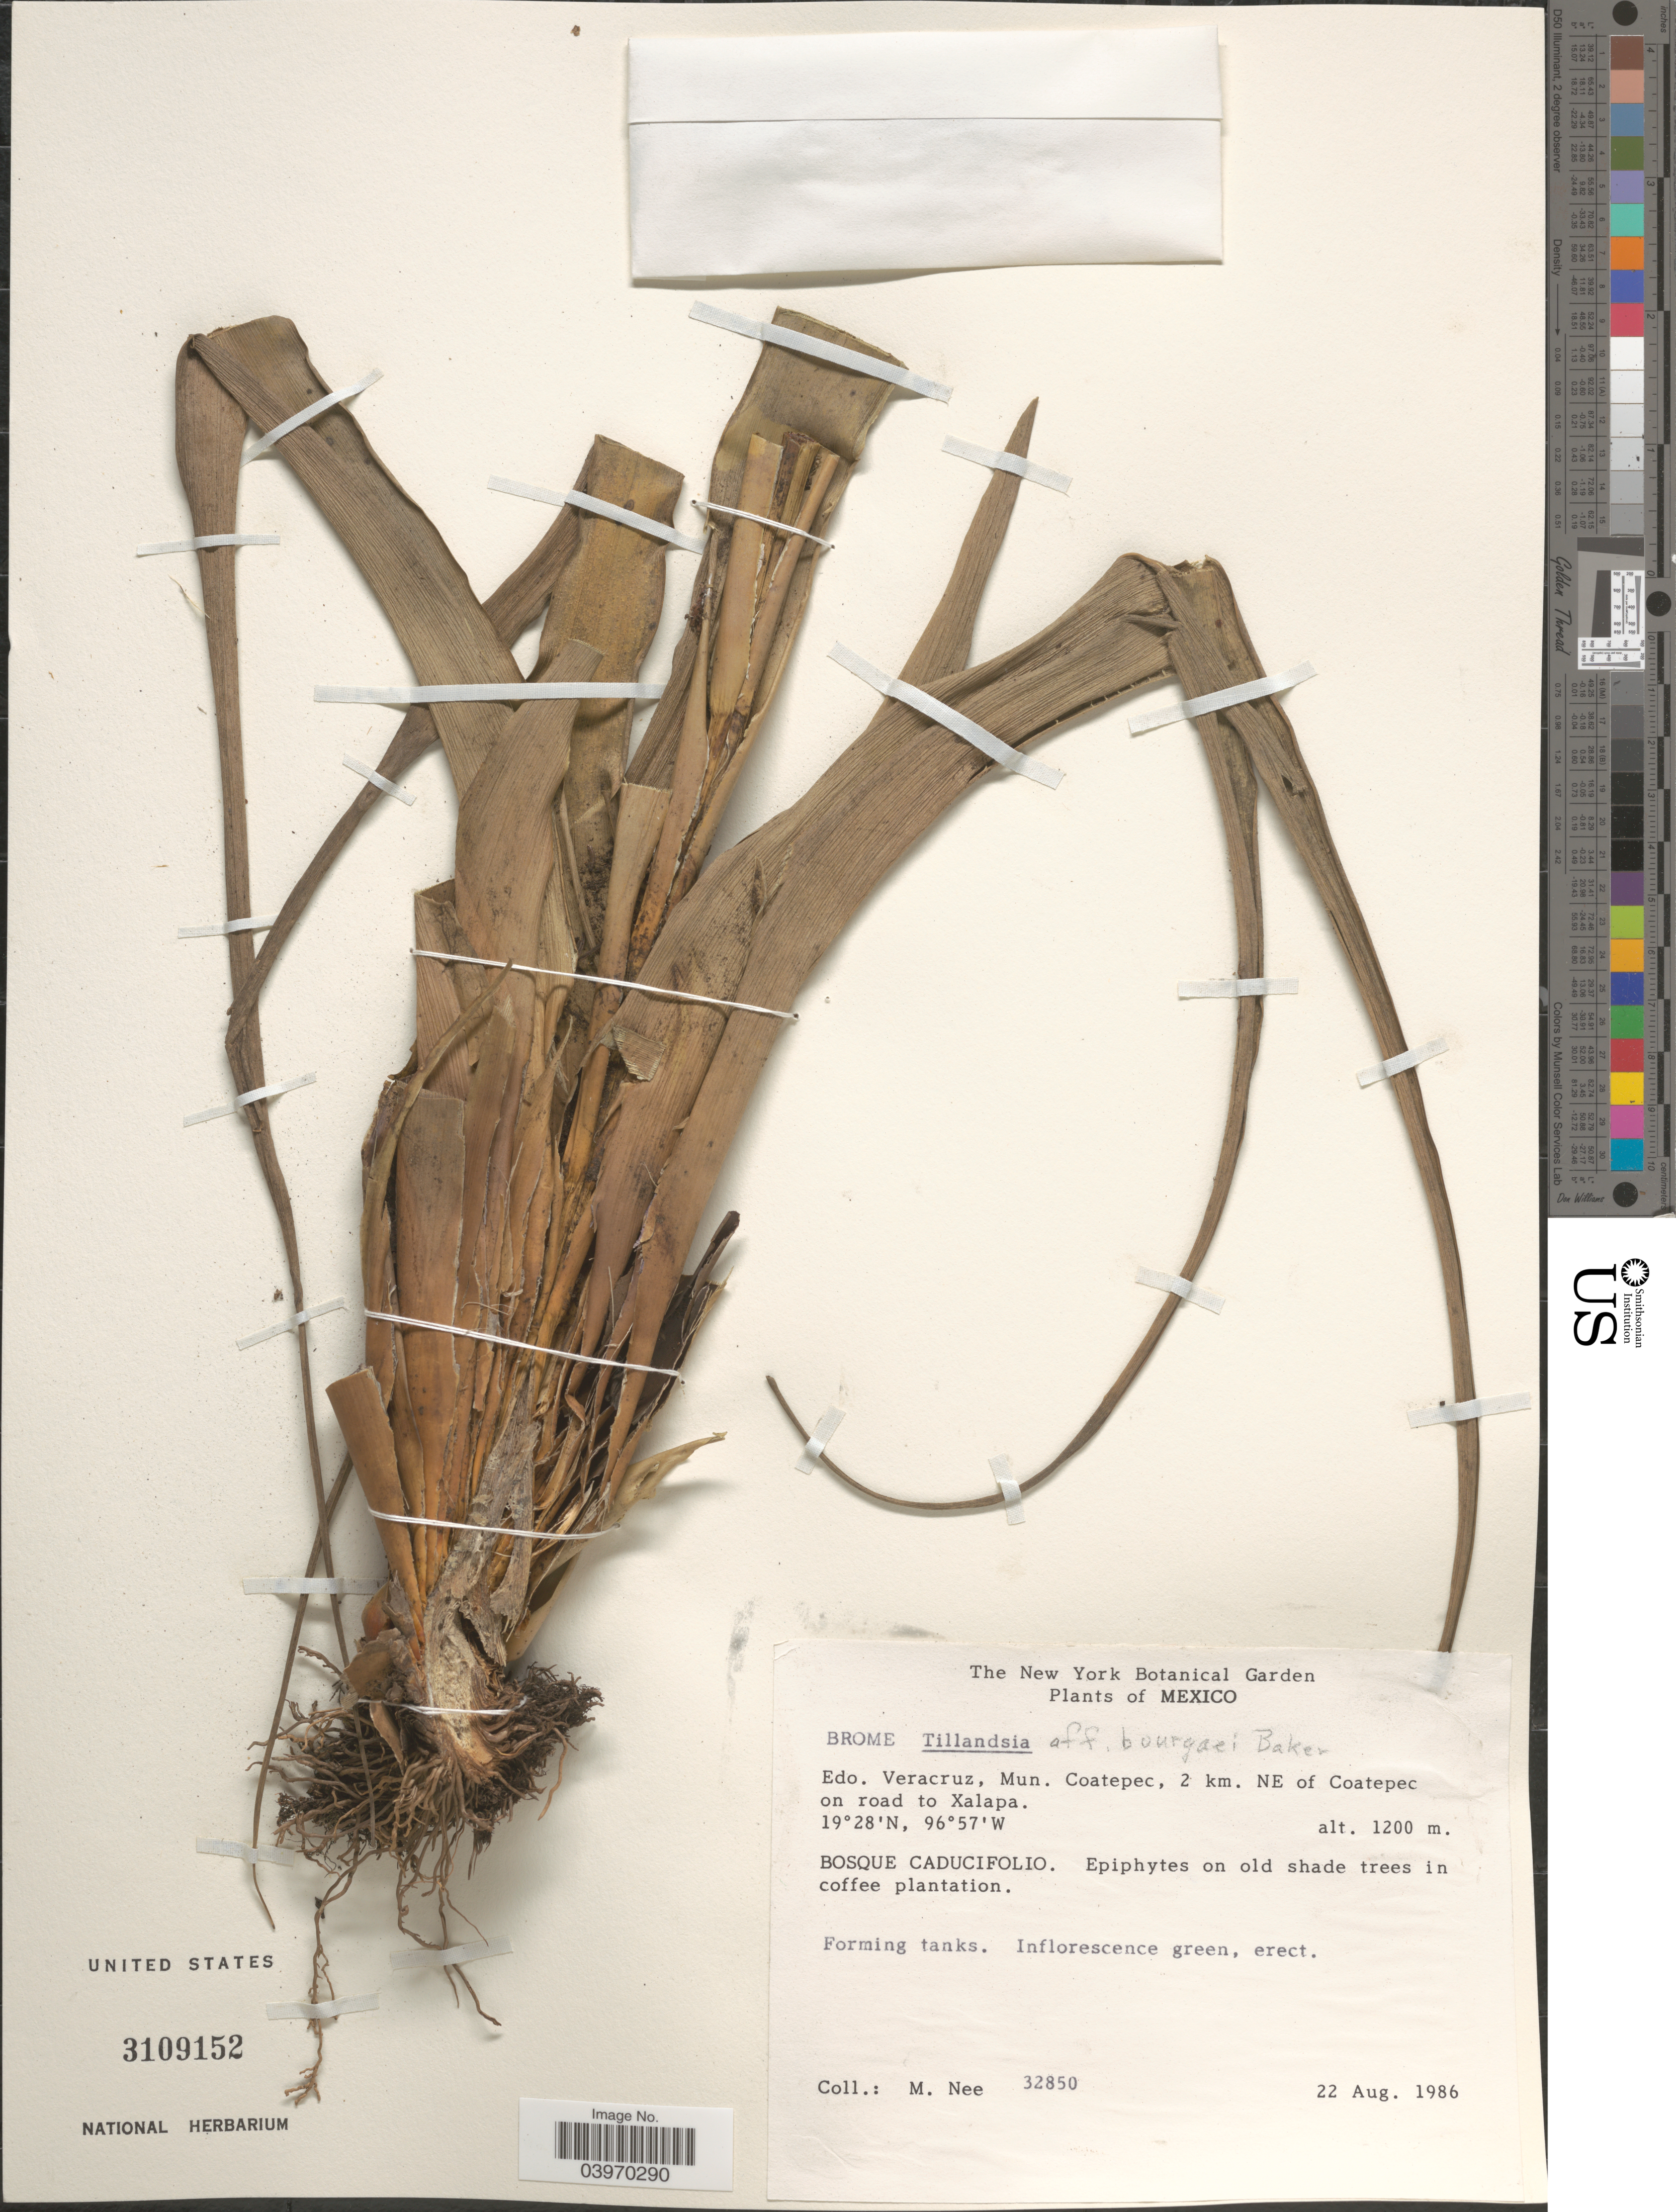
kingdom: Plantae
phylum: Tracheophyta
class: Liliopsida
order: Poales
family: Bromeliaceae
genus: Tillandsia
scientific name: Tillandsia bourgaei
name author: Baker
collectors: M. Nee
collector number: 32850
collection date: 1986-08-22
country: Mexico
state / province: Veracruz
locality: Edo. Veracruz, Mun. Coatepec, 2 km. NE of Coatepec on road to Xalapa.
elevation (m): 1200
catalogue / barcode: US 3109152